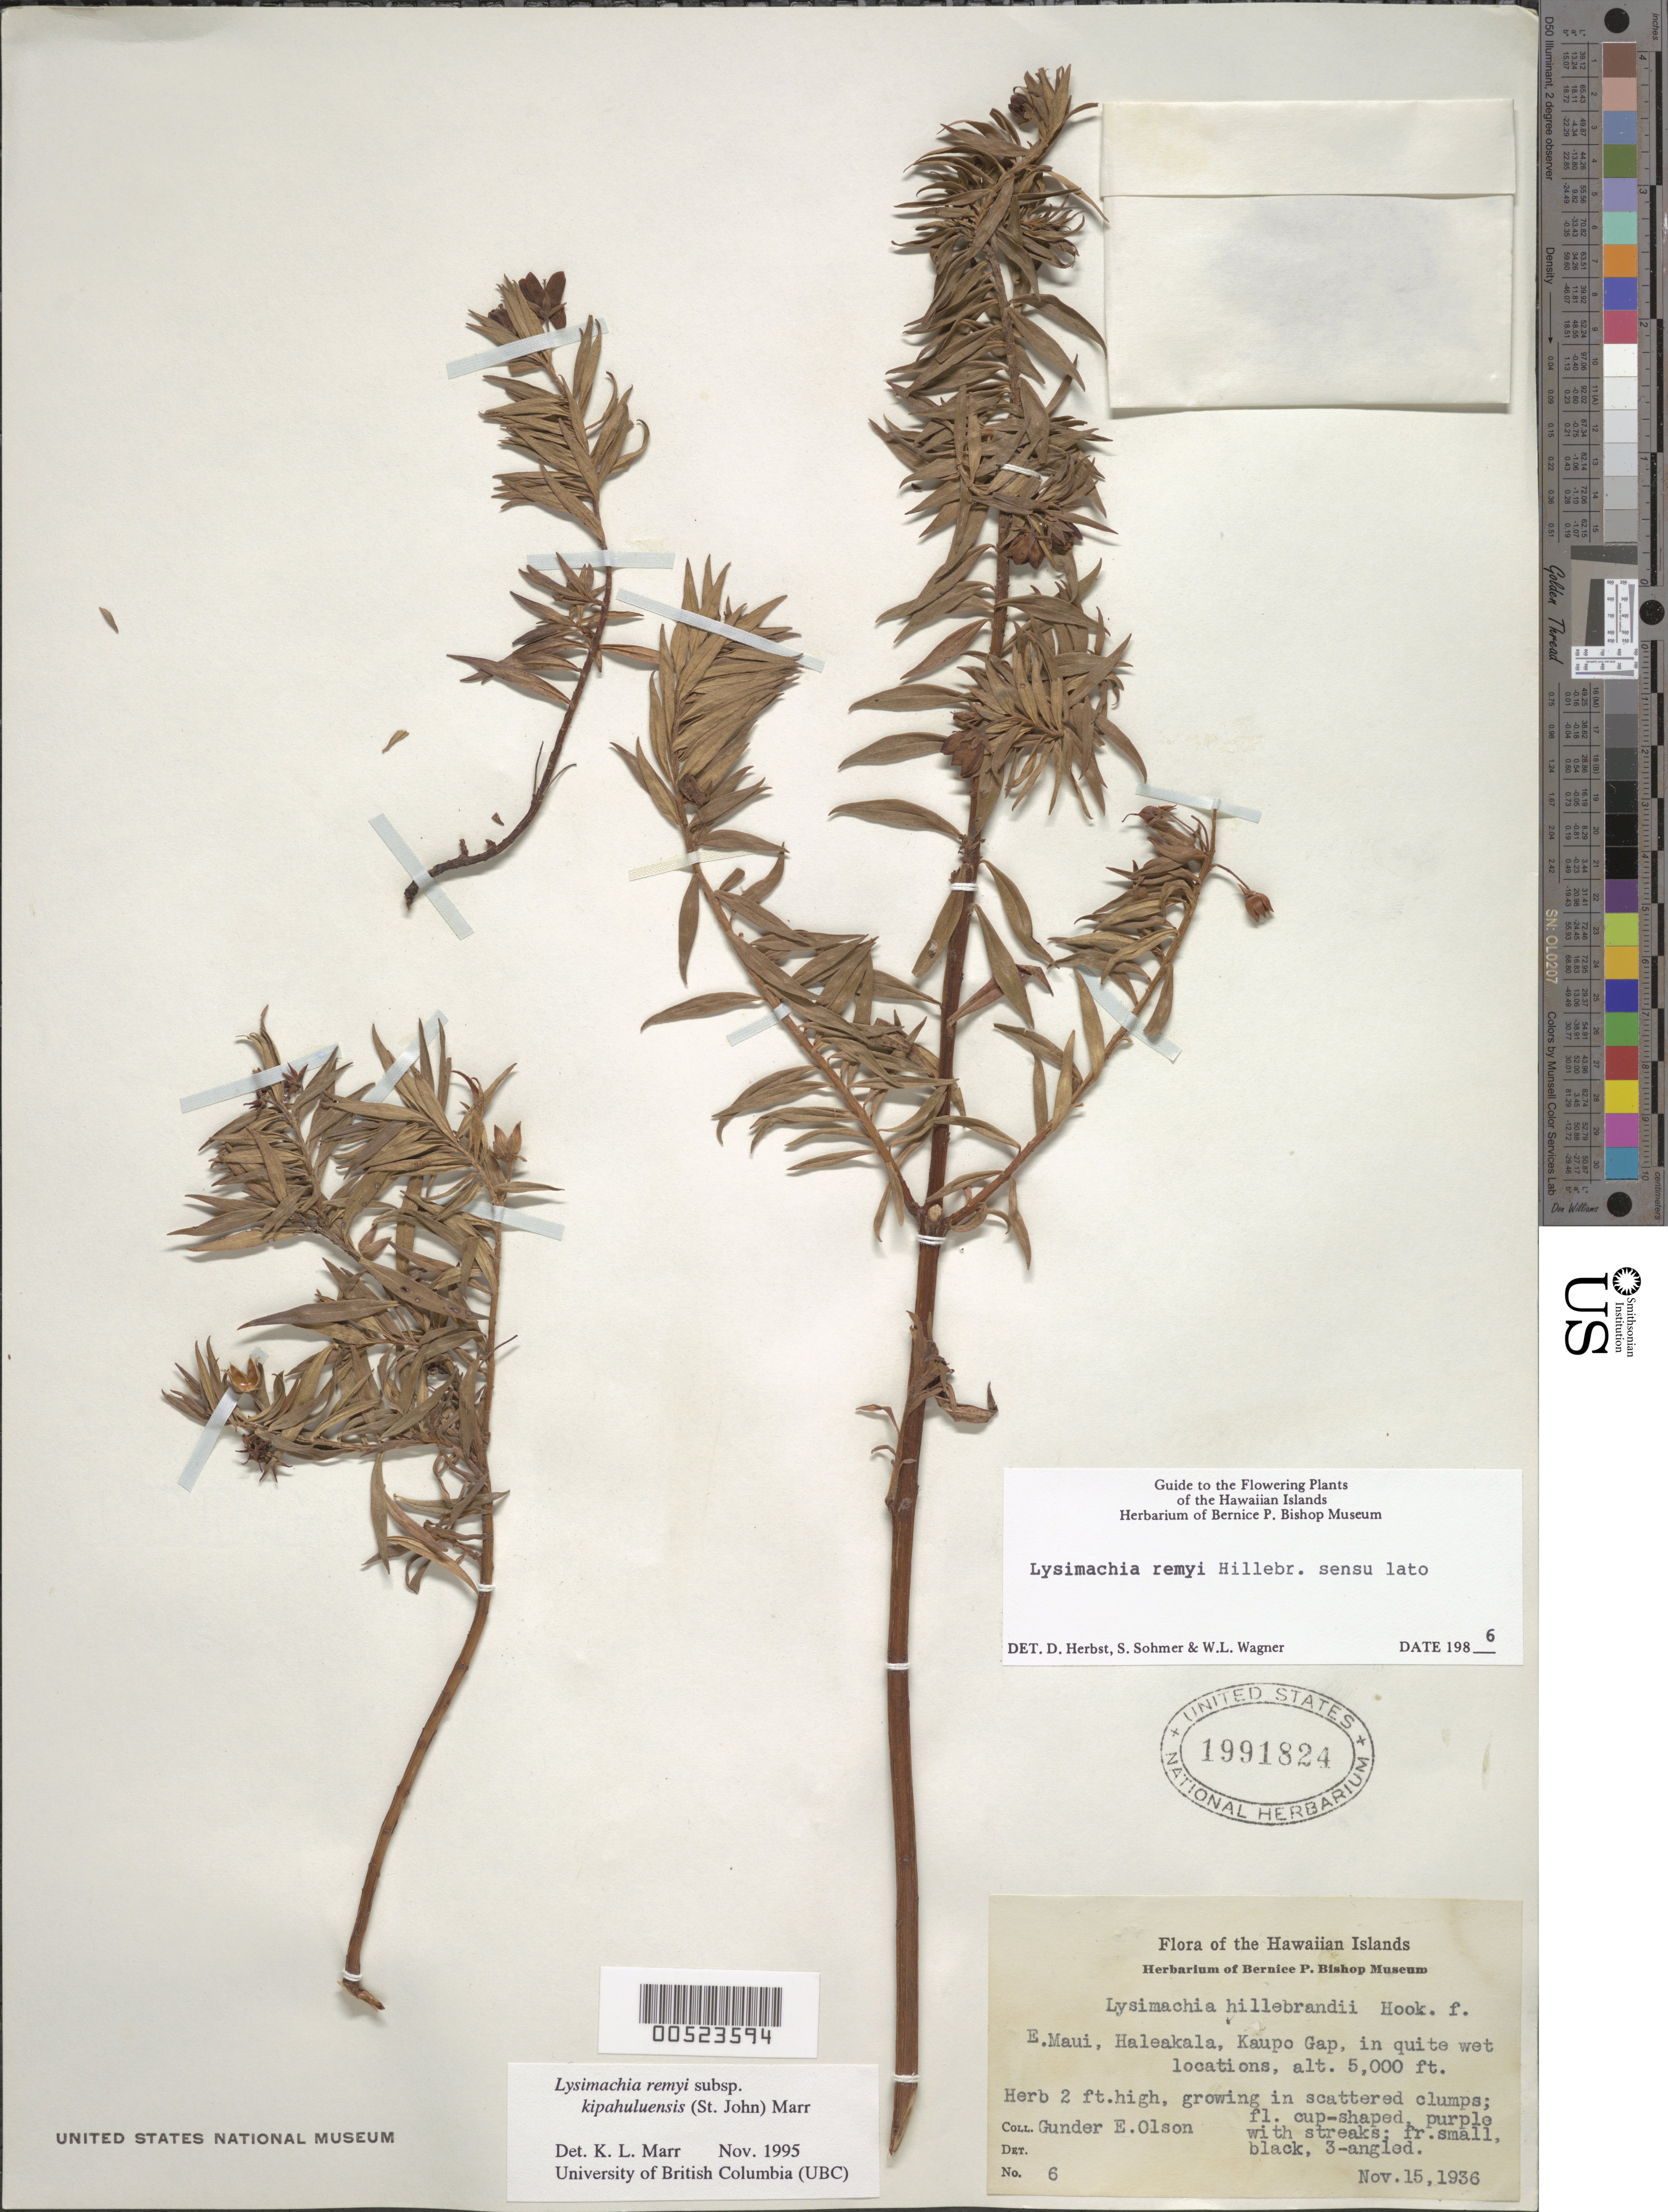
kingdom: Plantae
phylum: Tracheophyta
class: Magnoliopsida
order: Ericales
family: Primulaceae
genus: Lysimachia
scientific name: Lysimachia remyi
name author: Hillebr.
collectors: G. Olson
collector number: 6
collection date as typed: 15 Nov 1936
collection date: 1936-11-15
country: United States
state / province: Hawaii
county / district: Maui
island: Maui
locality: E Maui, Haleakala, Kaupo Gap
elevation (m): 1524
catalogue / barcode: US 1991824